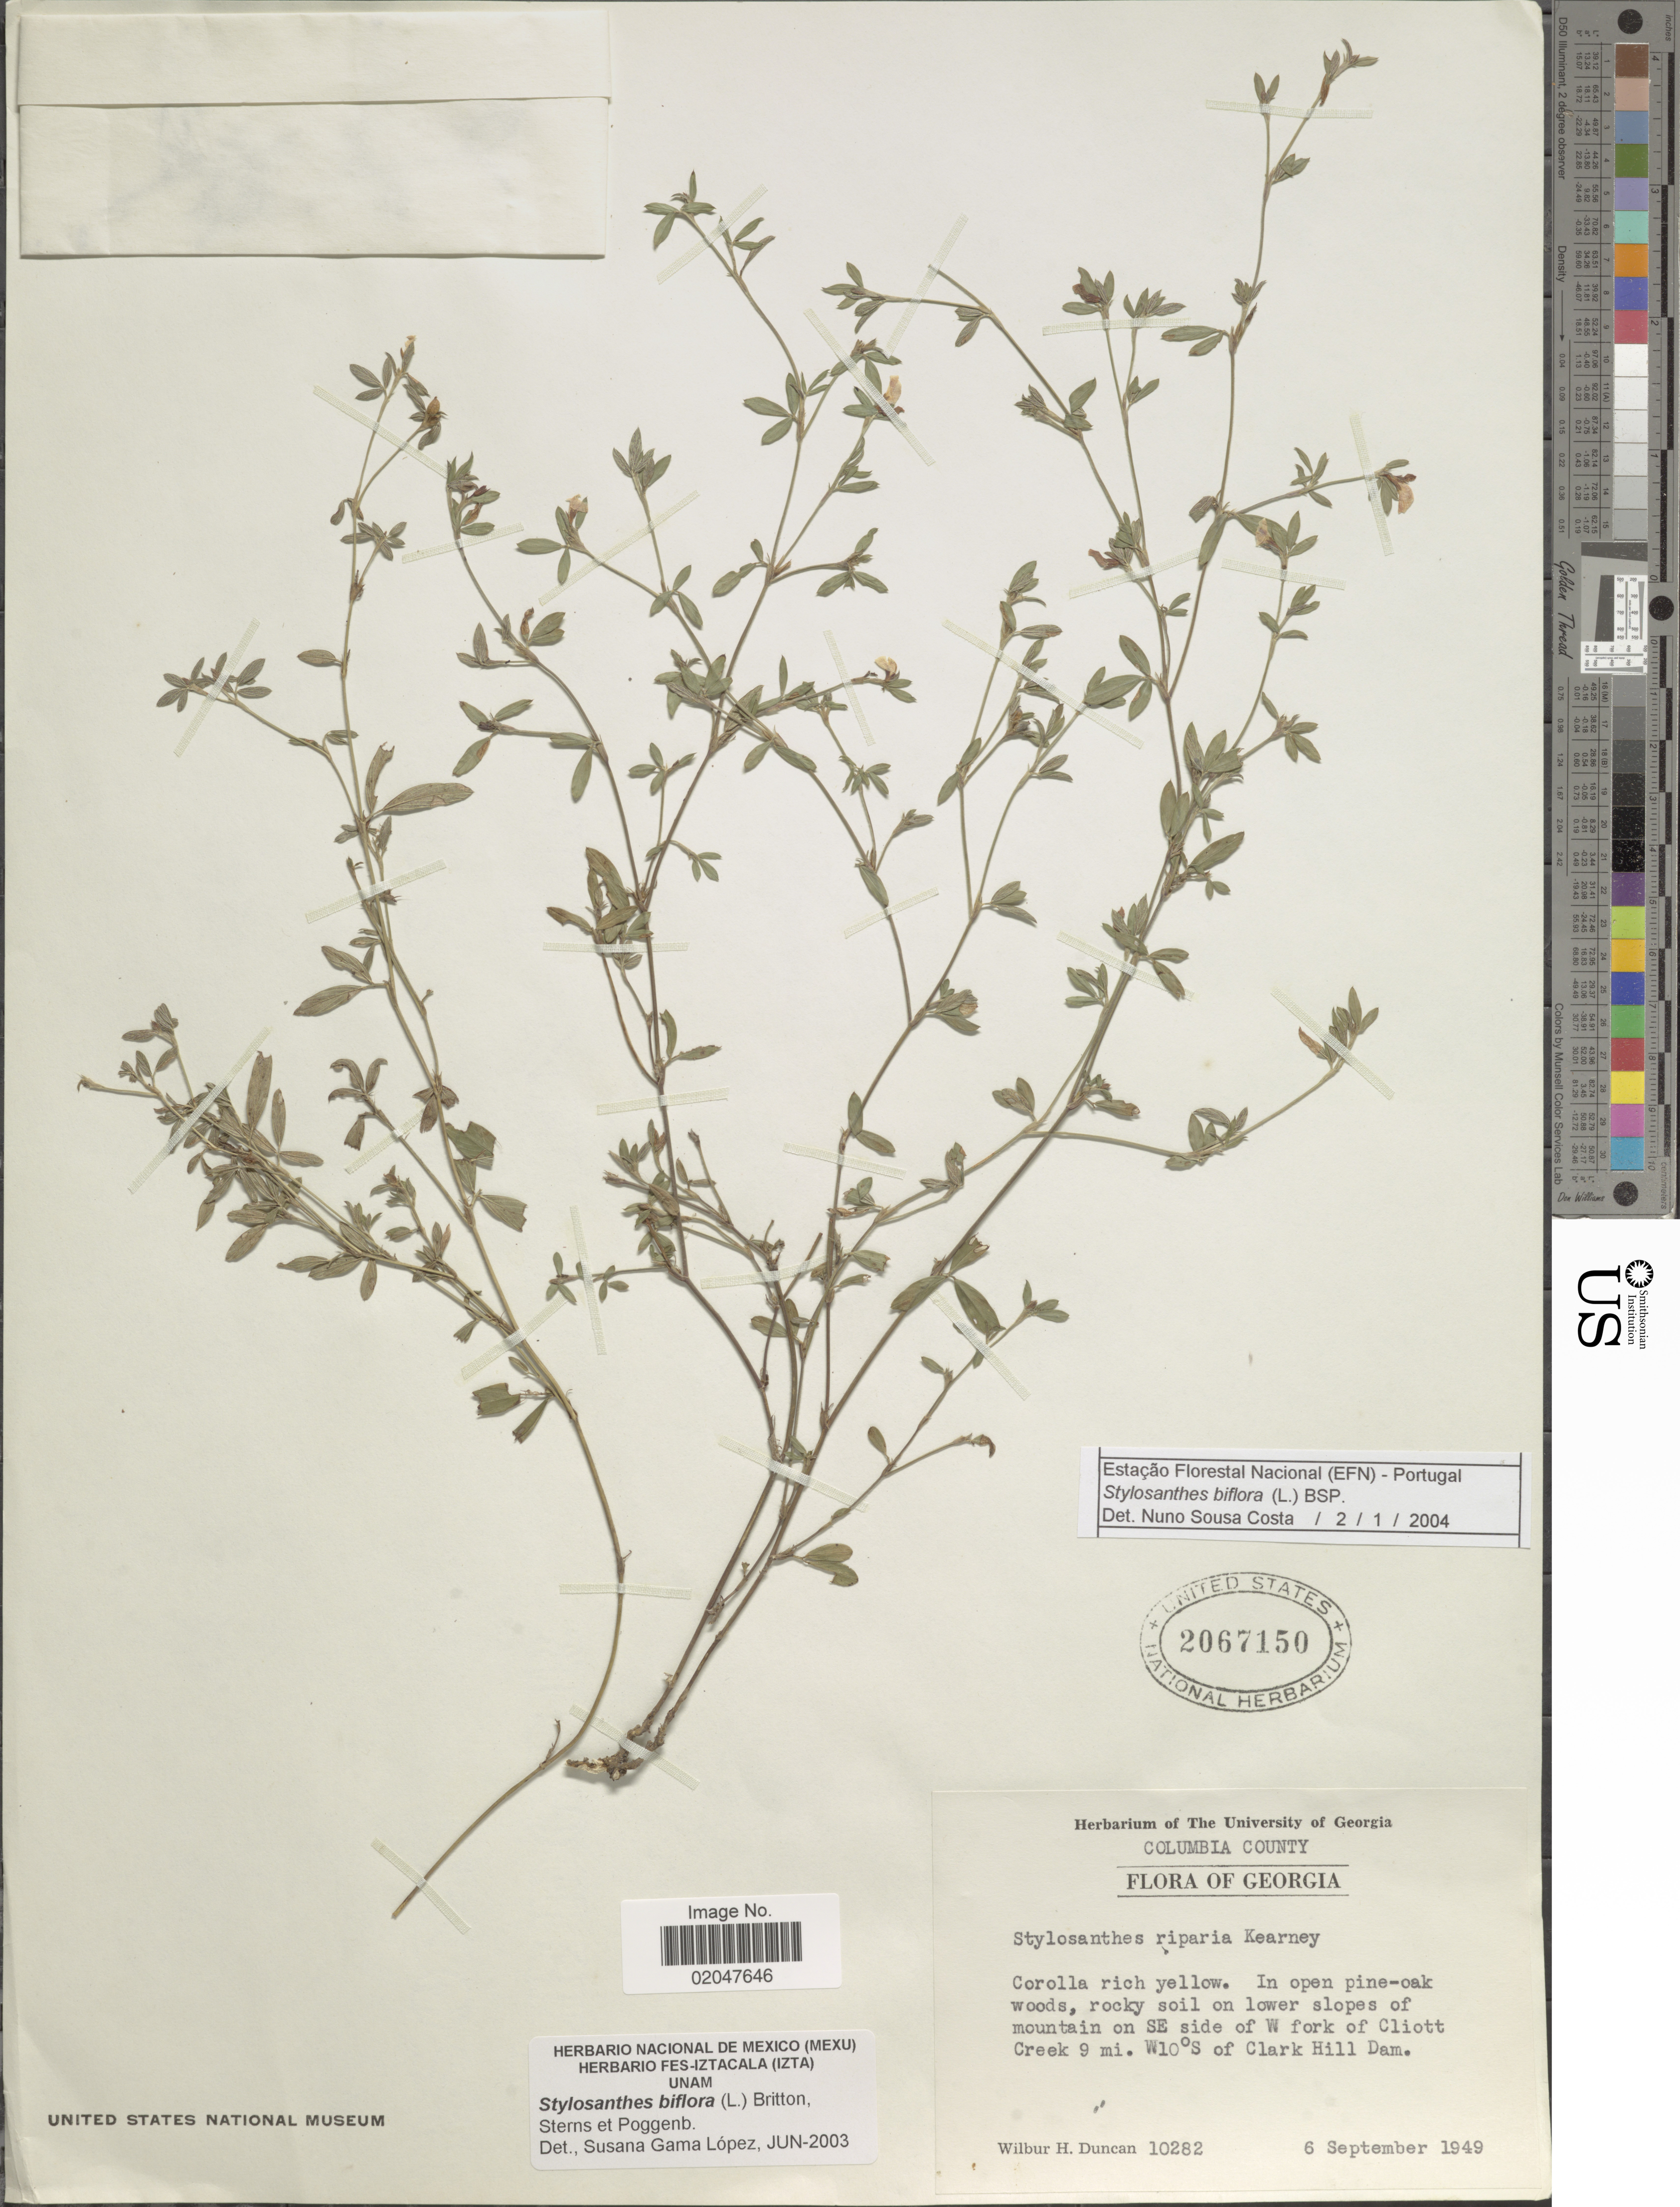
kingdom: Plantae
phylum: Tracheophyta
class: Magnoliopsida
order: Fabales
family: Fabaceae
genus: Stylosanthes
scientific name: Stylosanthes biflora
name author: (L.) Britton et al.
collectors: W. H. Duncan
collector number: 10282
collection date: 1949-09-06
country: United States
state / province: Georgia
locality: Columbia County, slopes of mountain on SE side of W fork of Cliott Creek 9 mi, W10°S of Clark Hill Dam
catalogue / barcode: US 2067150